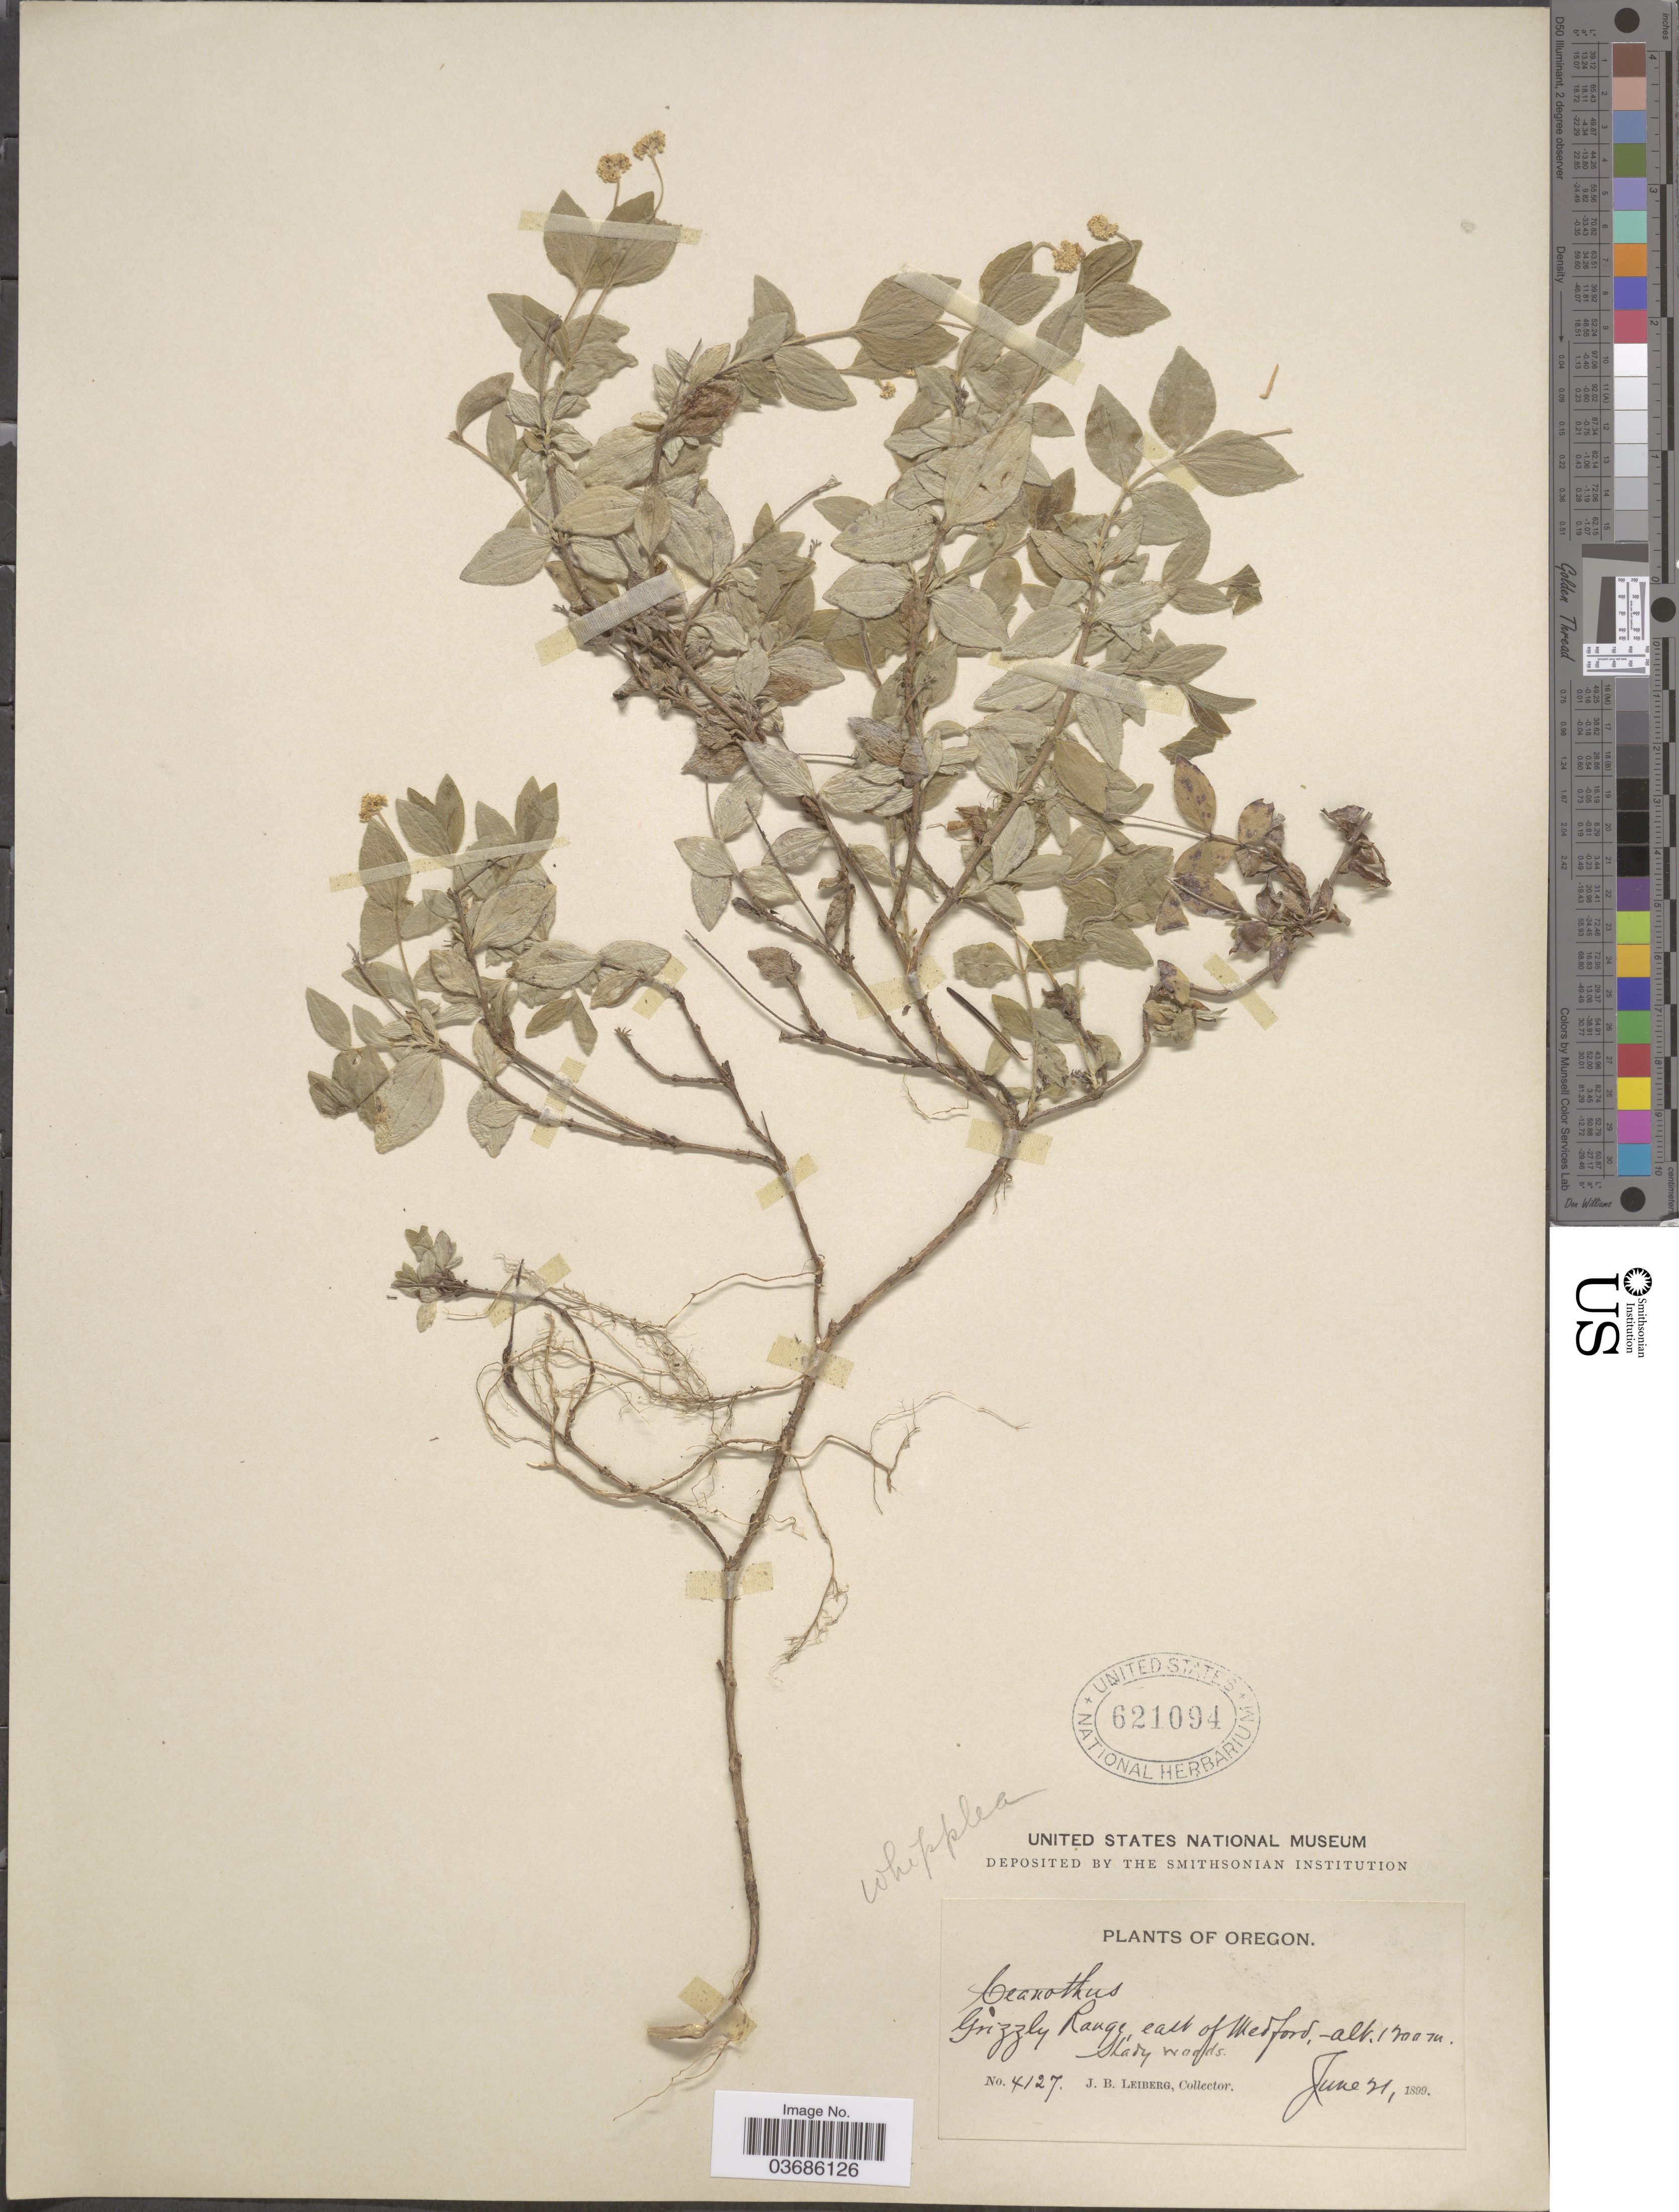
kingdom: Plantae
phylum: Tracheophyta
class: Magnoliopsida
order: Cornales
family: Hydrangeaceae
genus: Whipplea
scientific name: Whipplea modesta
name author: Torr.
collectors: J. B. Leiberg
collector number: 4127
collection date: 1899-06-21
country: United States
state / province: Oregon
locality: Grizzly Range, east of Wedford.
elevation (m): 1200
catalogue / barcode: US 621094